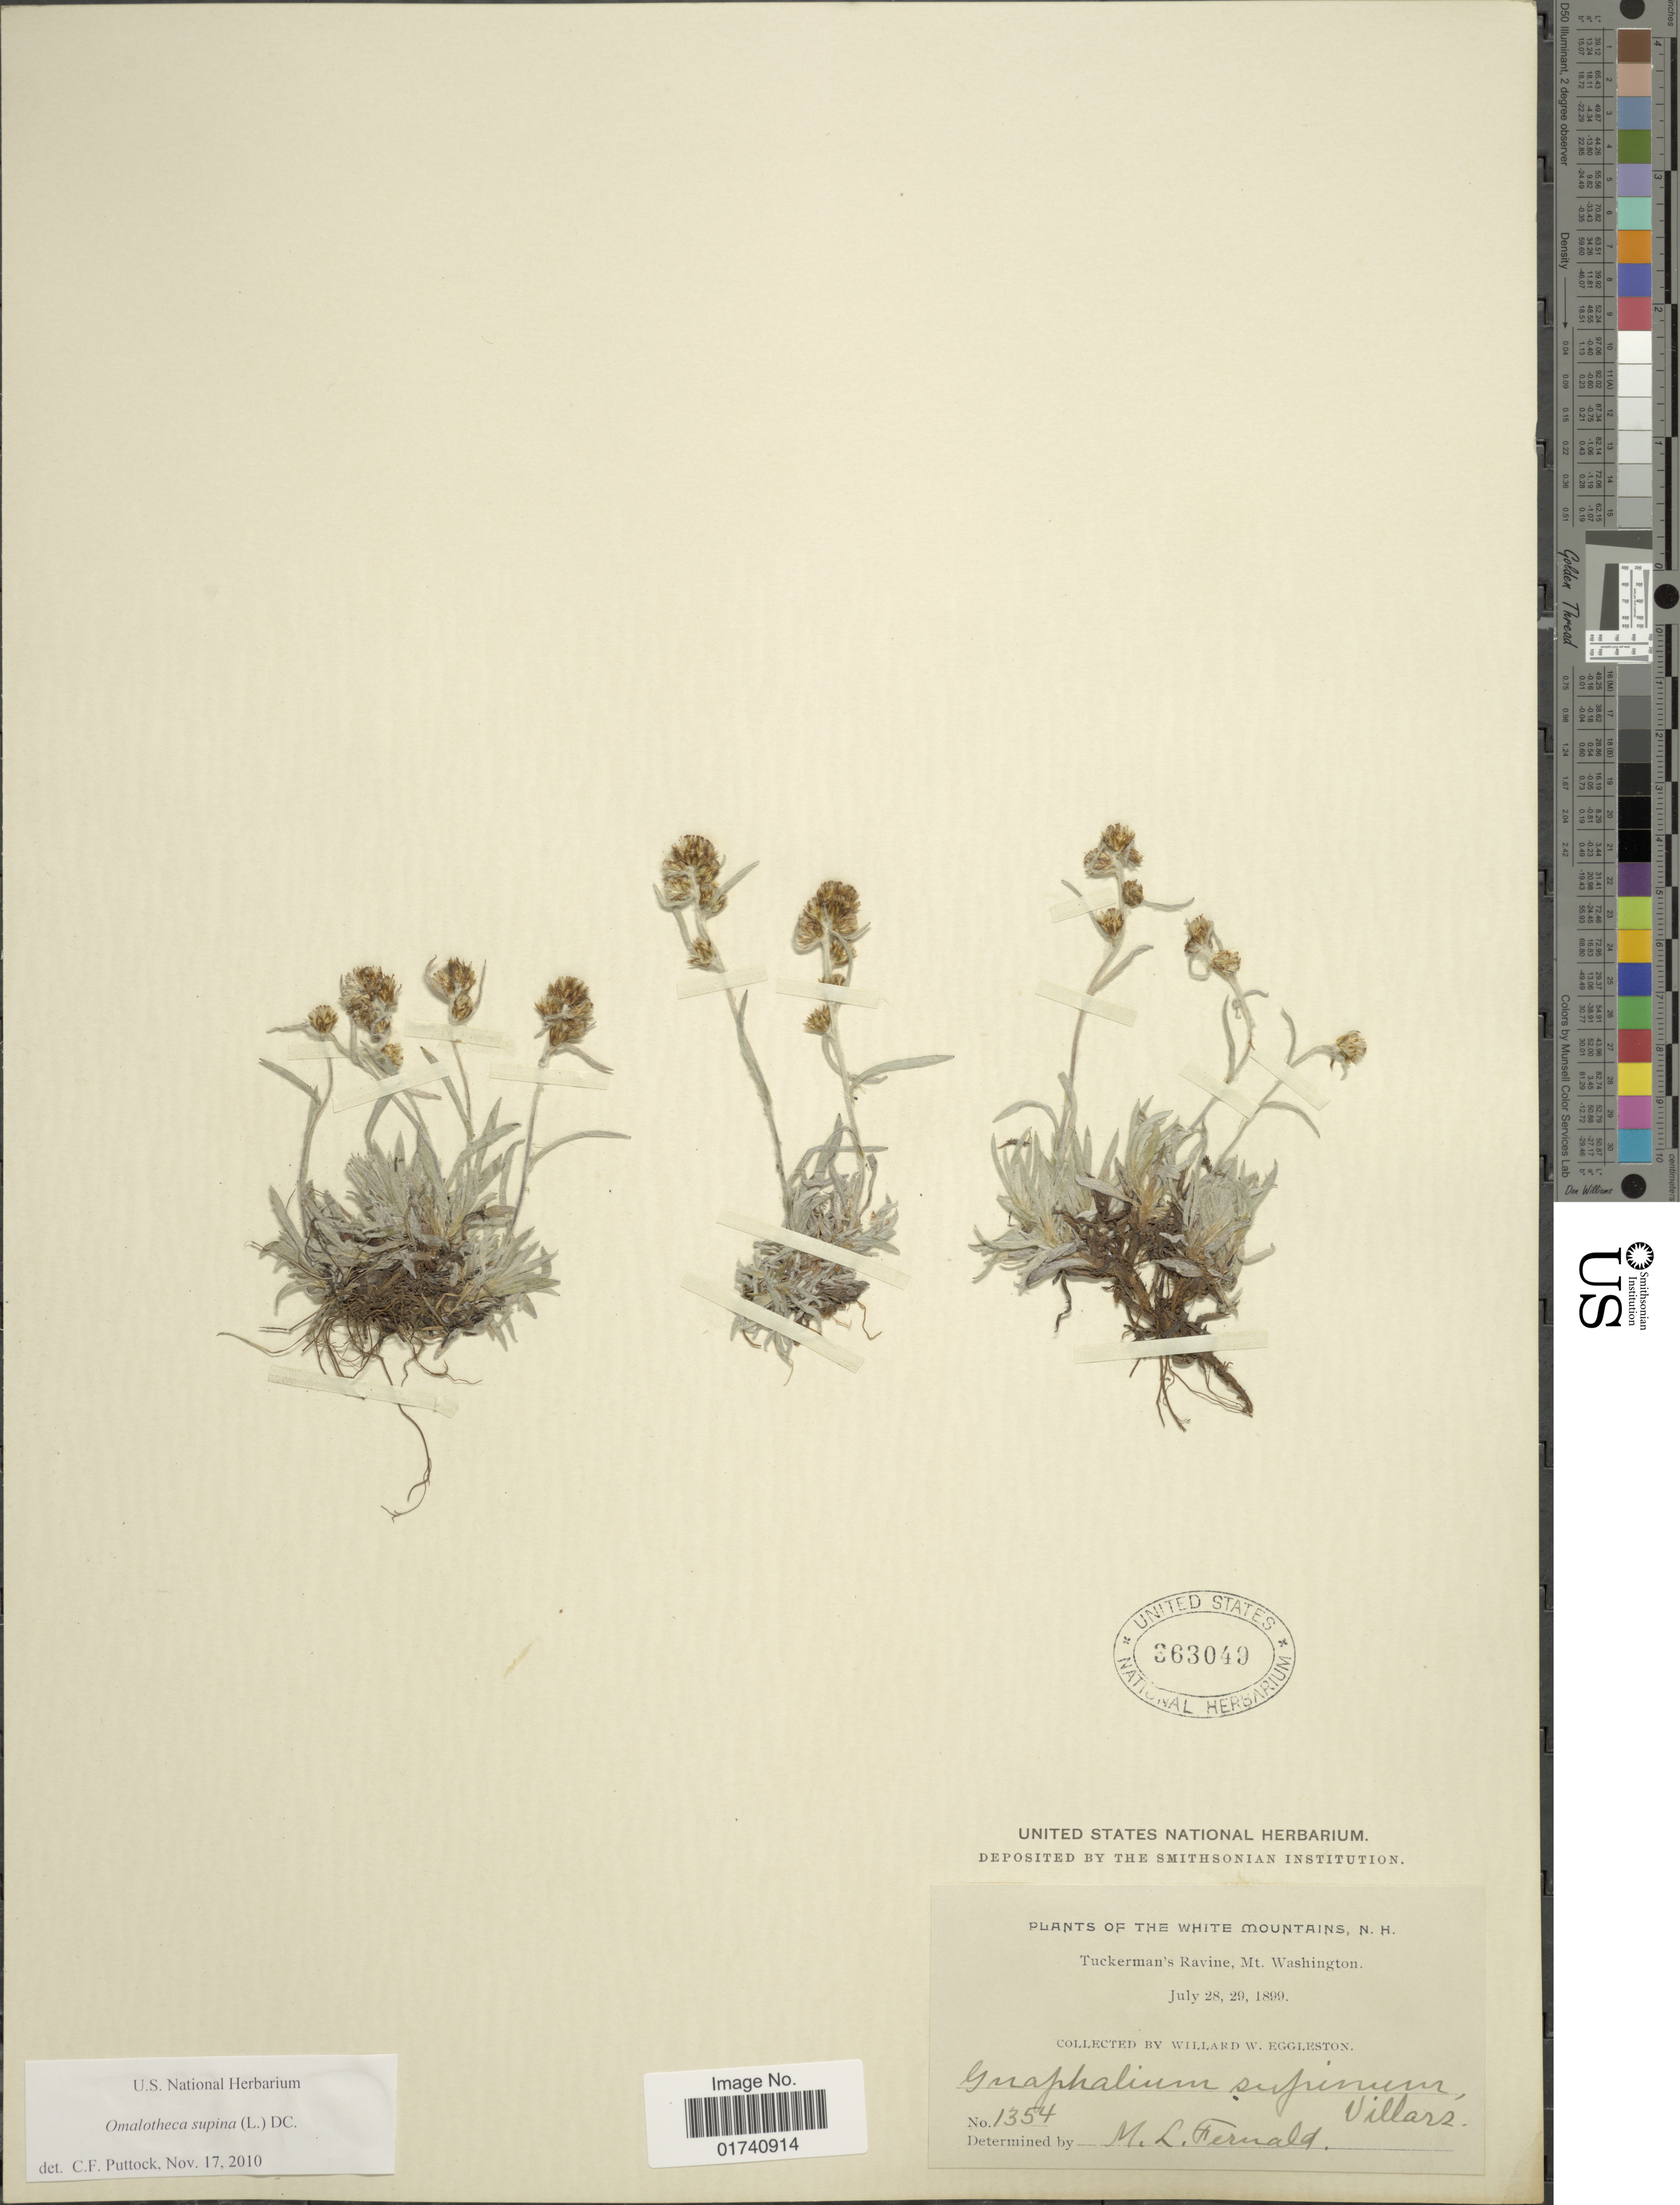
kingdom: Plantae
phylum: Tracheophyta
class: Magnoliopsida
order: Asterales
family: Asteraceae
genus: Omalotheca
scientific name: Omalotheca supina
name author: (L.) DC.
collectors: W. W. Eggleston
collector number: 1354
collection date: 1899-07-28/1899-07-29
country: United States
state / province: New Hampshire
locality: The White Mountains, N. H. Tuckerman's Ravine, Mt. Washington.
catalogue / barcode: US 363049